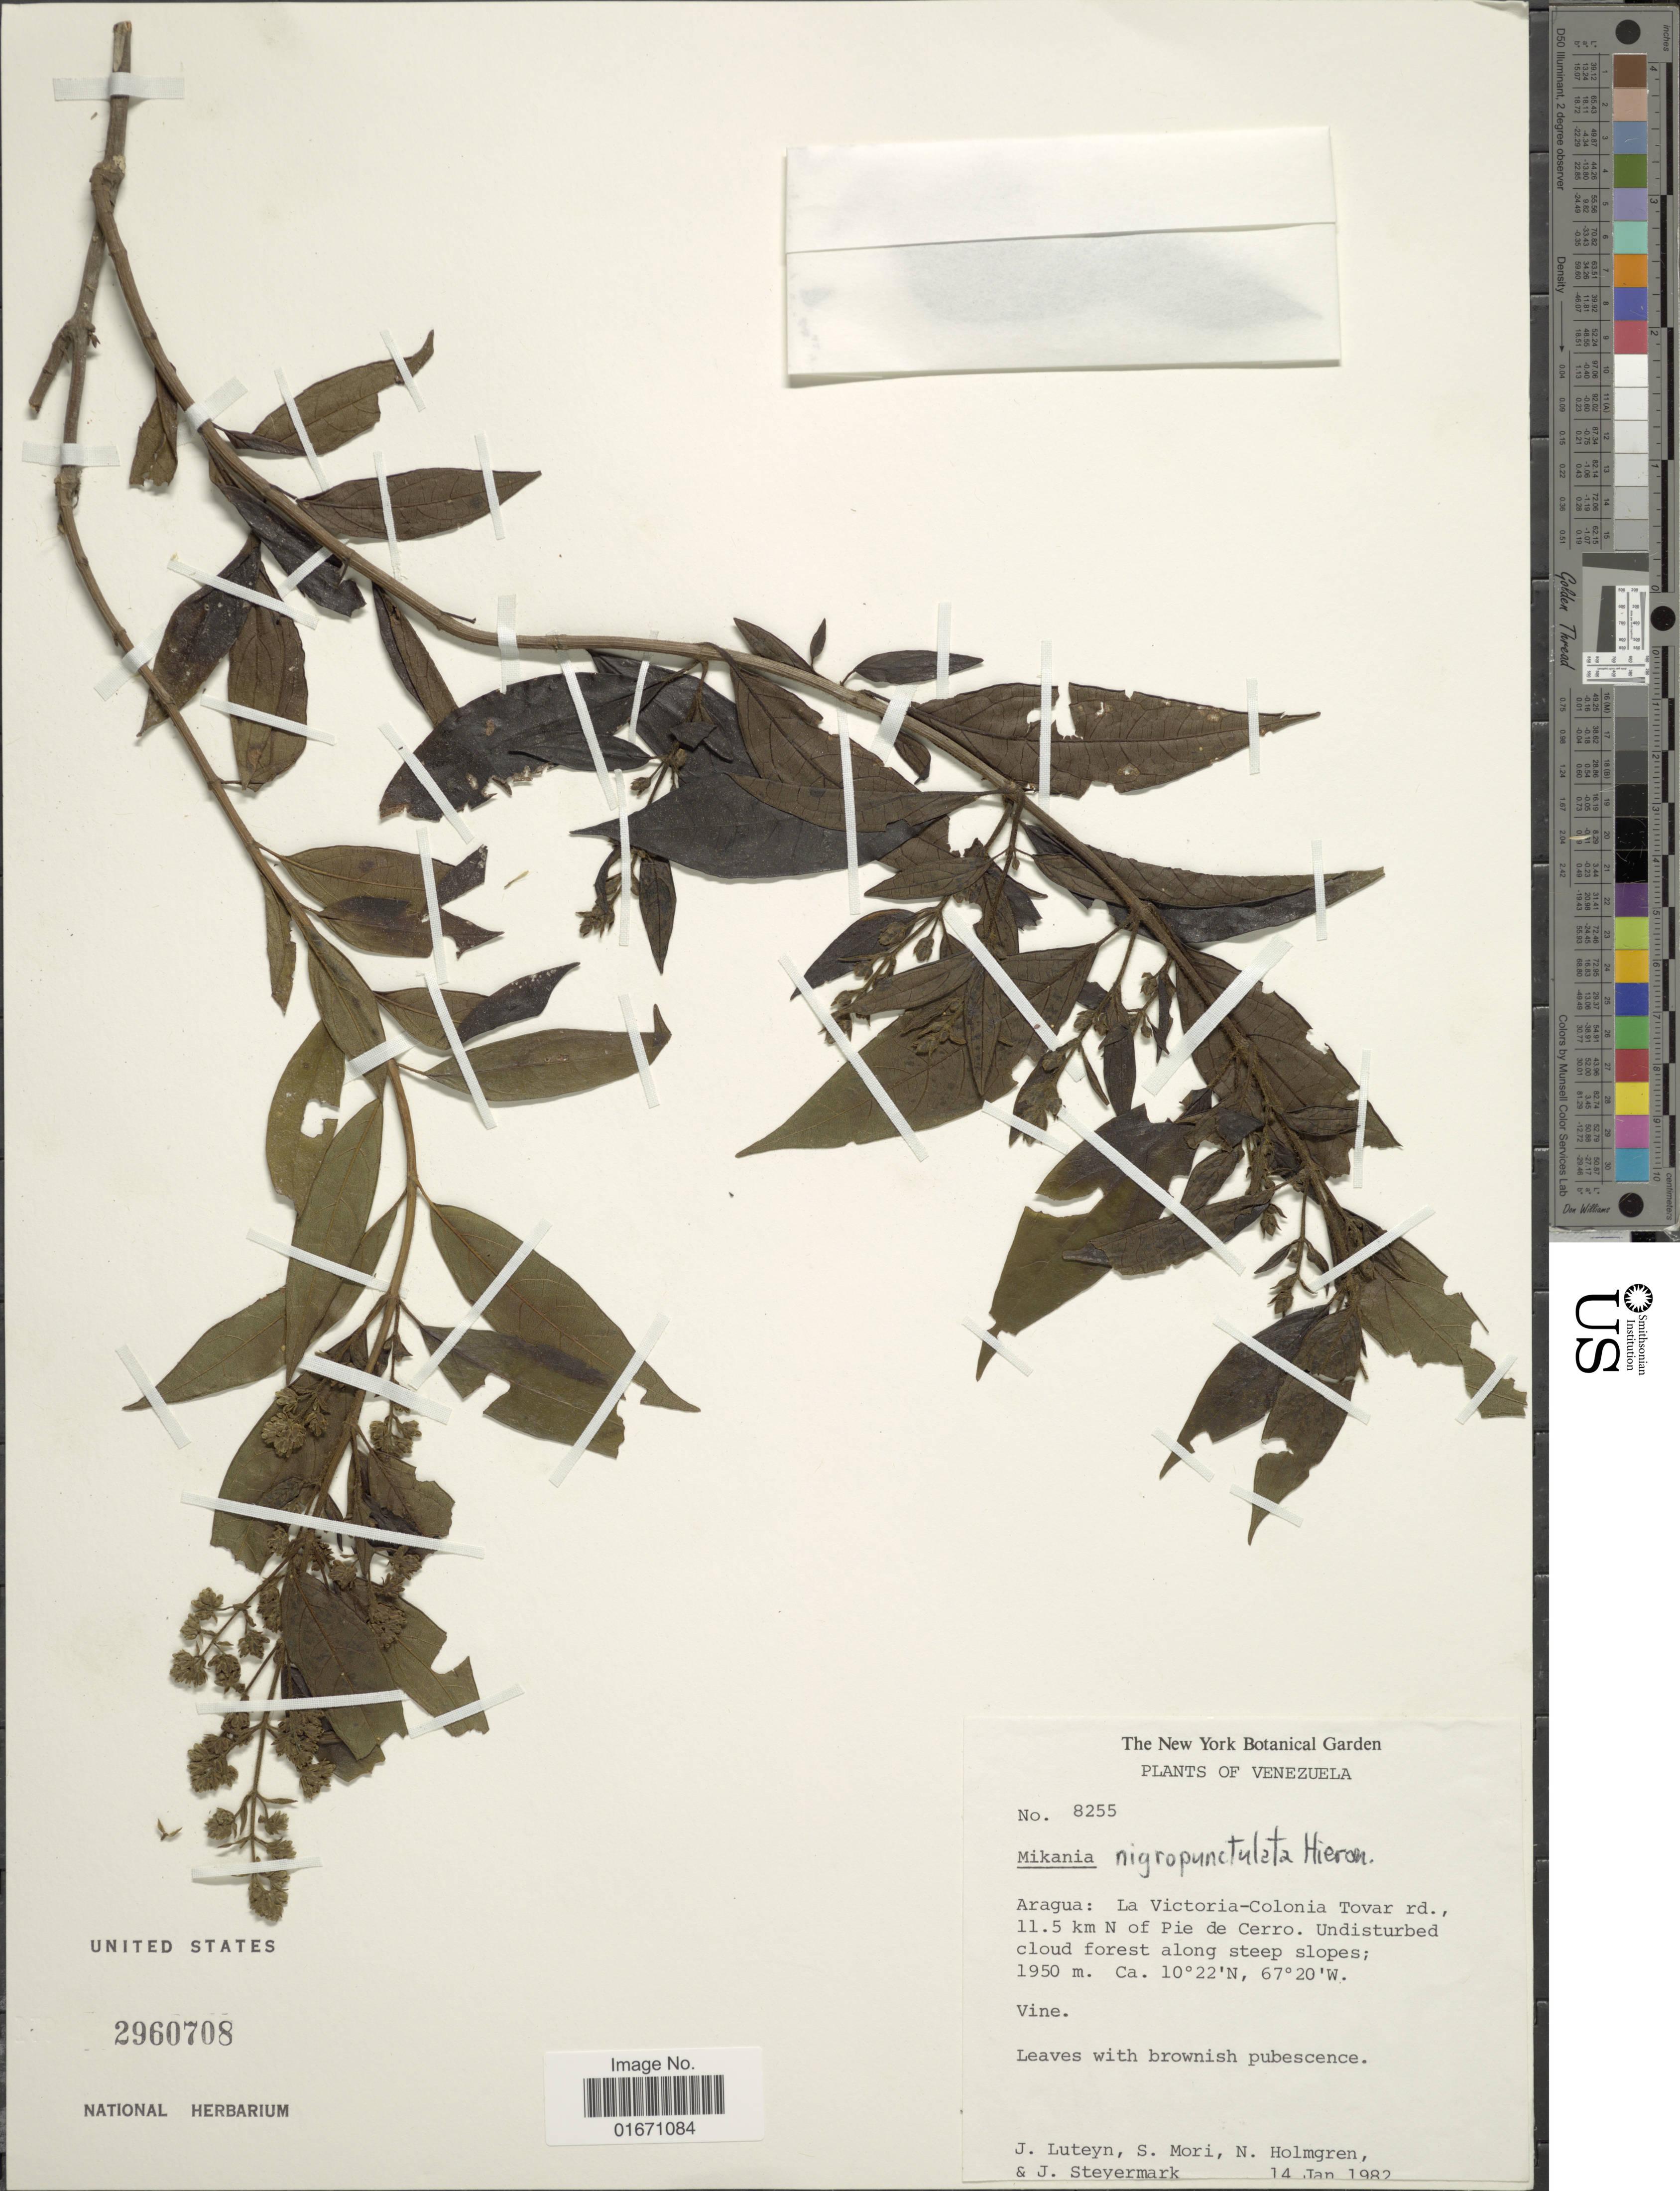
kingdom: Plantae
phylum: Tracheophyta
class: Magnoliopsida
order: Asterales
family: Asteraceae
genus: Mikania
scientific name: Mikania nigropunctulata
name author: Hieron.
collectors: J. L. Luteyn, S. Mori, N. H. Holmgren & J. Steyermark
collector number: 8255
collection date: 1982-01-14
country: Venezuela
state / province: Aragua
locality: La Victoria-Colonia Tovar rd., 11.5 km N of Pie de Cerro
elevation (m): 1950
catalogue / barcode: US 2960708